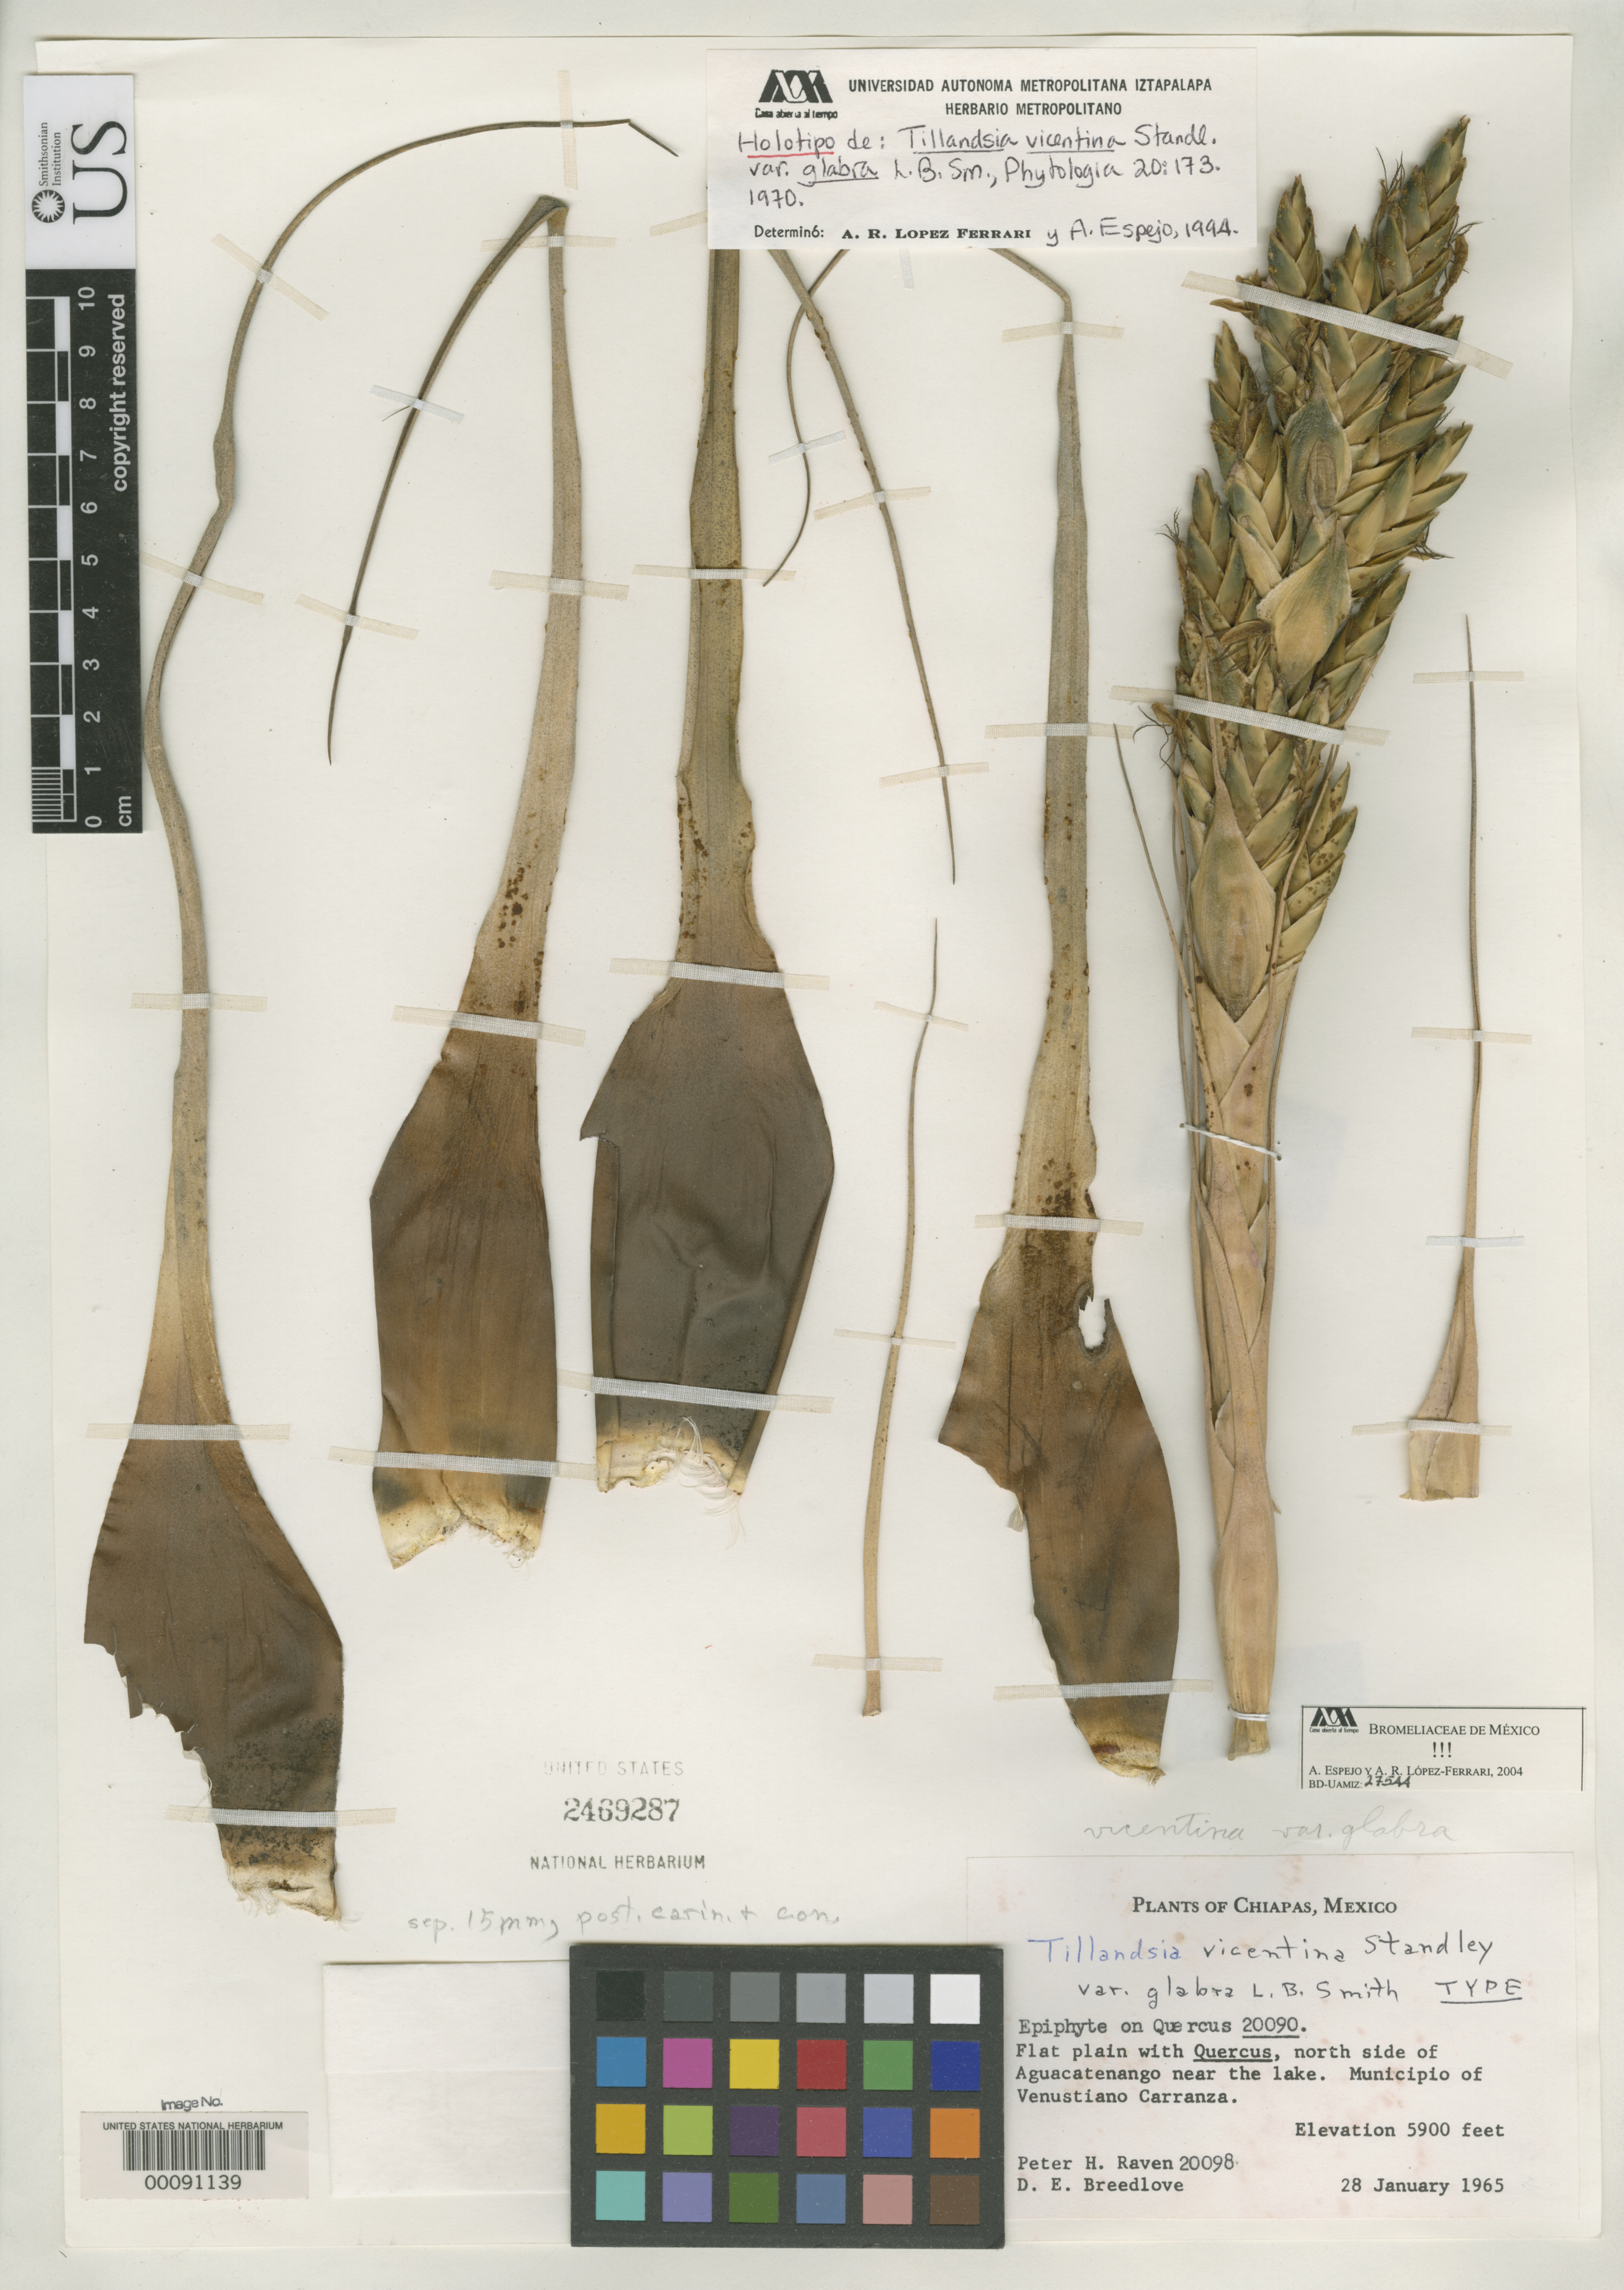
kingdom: Plantae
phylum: Tracheophyta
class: Liliopsida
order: Poales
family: Bromeliaceae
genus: Tillandsia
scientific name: Tillandsia vicentina var. glabra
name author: L.B. Sm.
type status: Holotype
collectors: P. H. Raven & D. E. Breedlove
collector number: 20098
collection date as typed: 28 Jan 1965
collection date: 1965-01-28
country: Mexico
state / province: Chiapas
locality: North side of Aguacatenango near the lake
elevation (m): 1798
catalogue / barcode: US 2469287